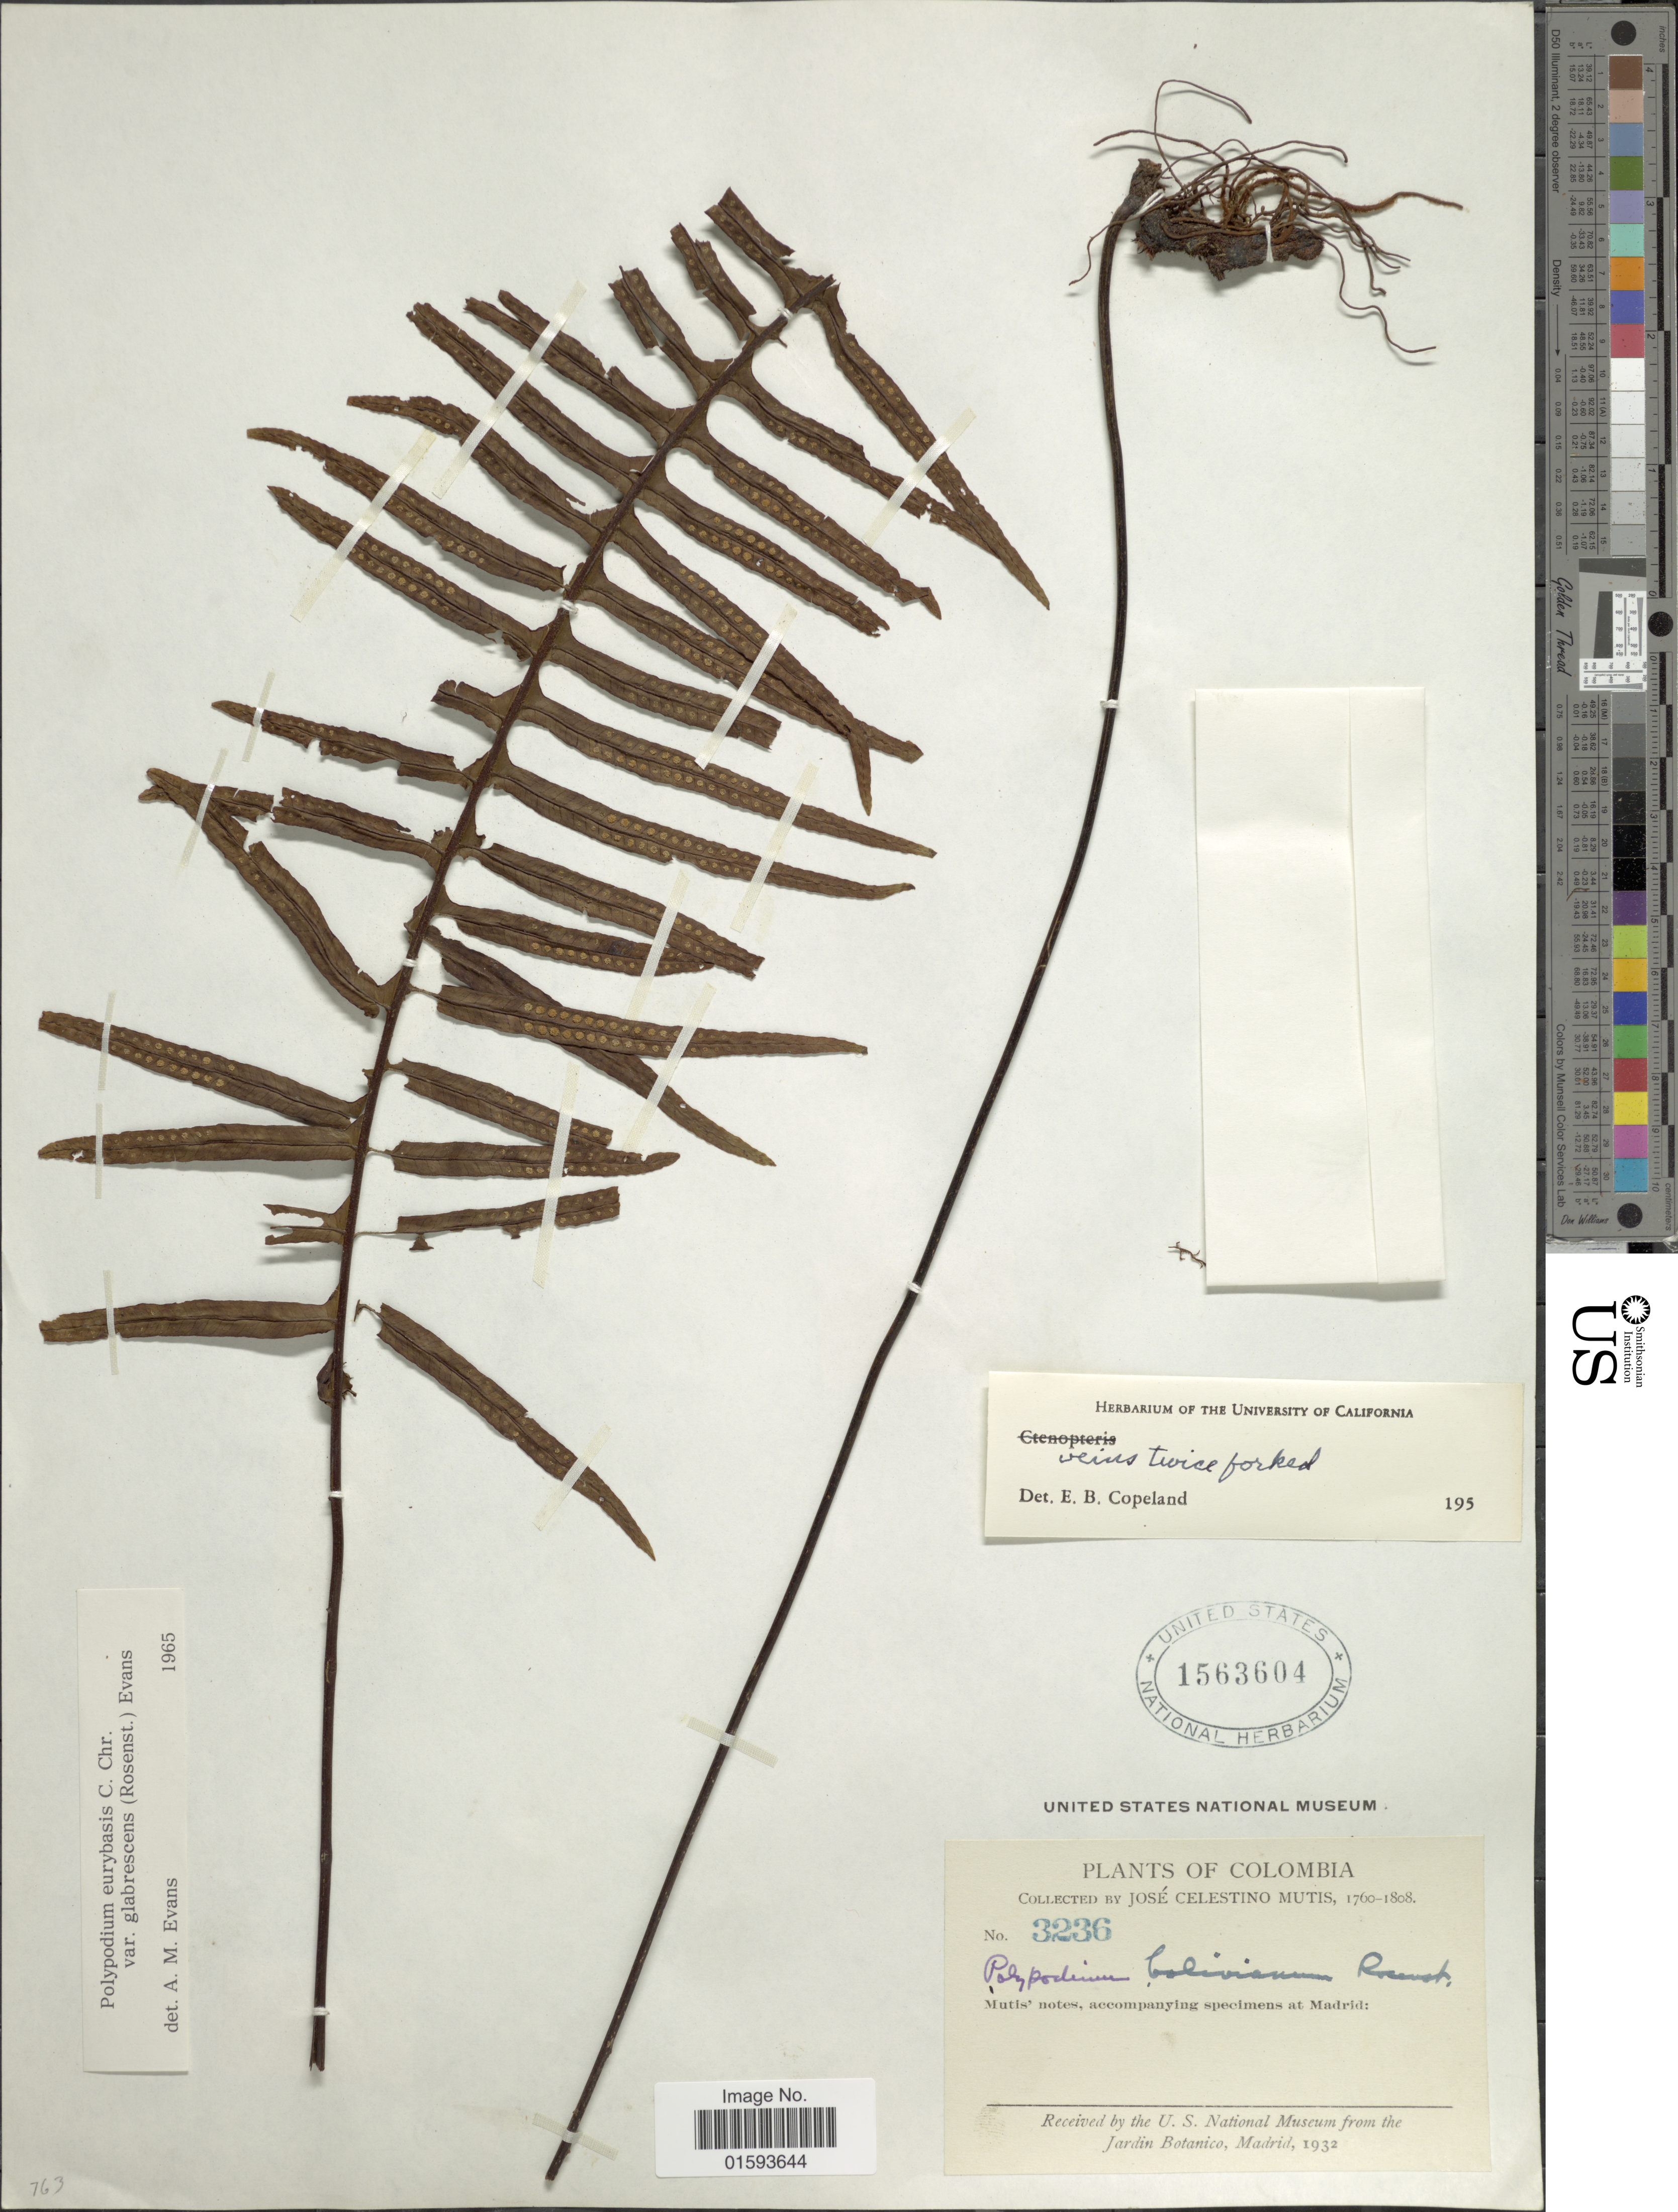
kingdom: Plantae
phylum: Tracheophyta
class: Polypodiopsida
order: Polypodiales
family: Polypodiaceae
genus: Pecluma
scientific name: Pecluma eurybasis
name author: (C. Chr.) M.G. Price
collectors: J. C. B. Mutis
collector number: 3236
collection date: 1760/1808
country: Colombia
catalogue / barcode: US 1563604